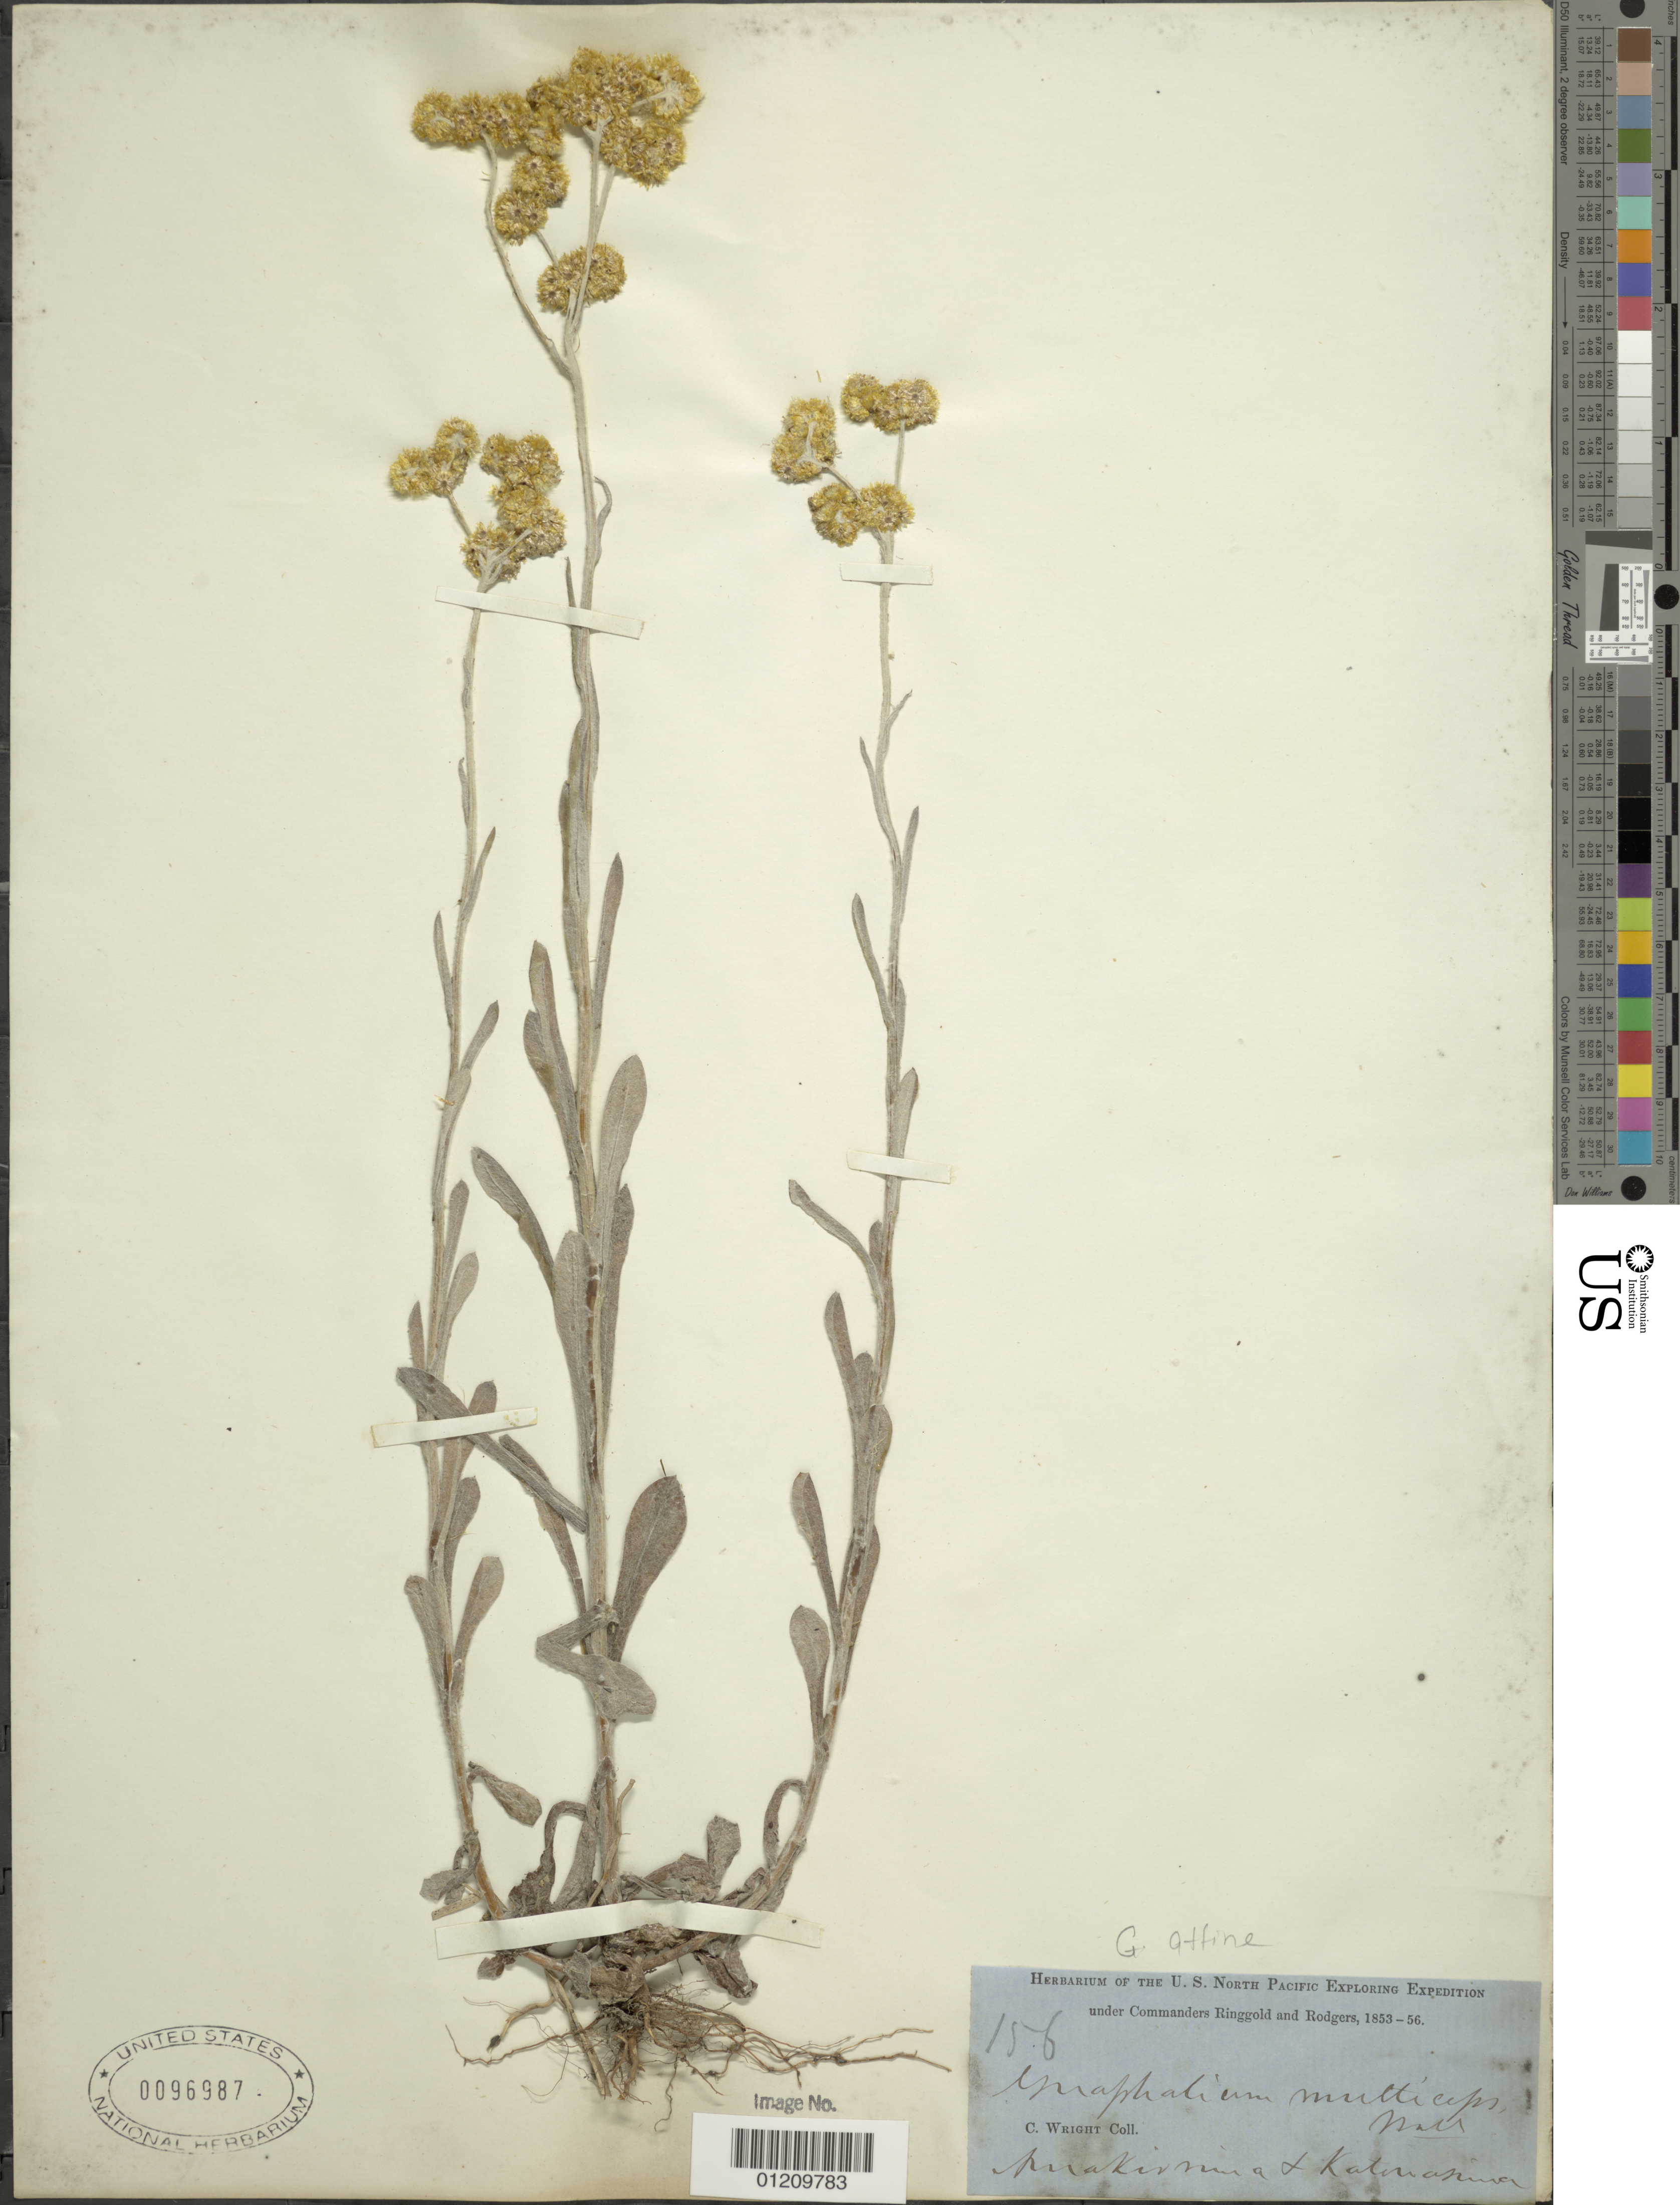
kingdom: Plantae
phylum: Tracheophyta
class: Magnoliopsida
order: Asterales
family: Asteraceae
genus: Laphangium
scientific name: Laphangium affine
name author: (D. Don) Tzvelev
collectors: C. Wright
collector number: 156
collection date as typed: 1853 to -- --- 1856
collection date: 1853/1856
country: Japan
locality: Katonasima.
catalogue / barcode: US 96987